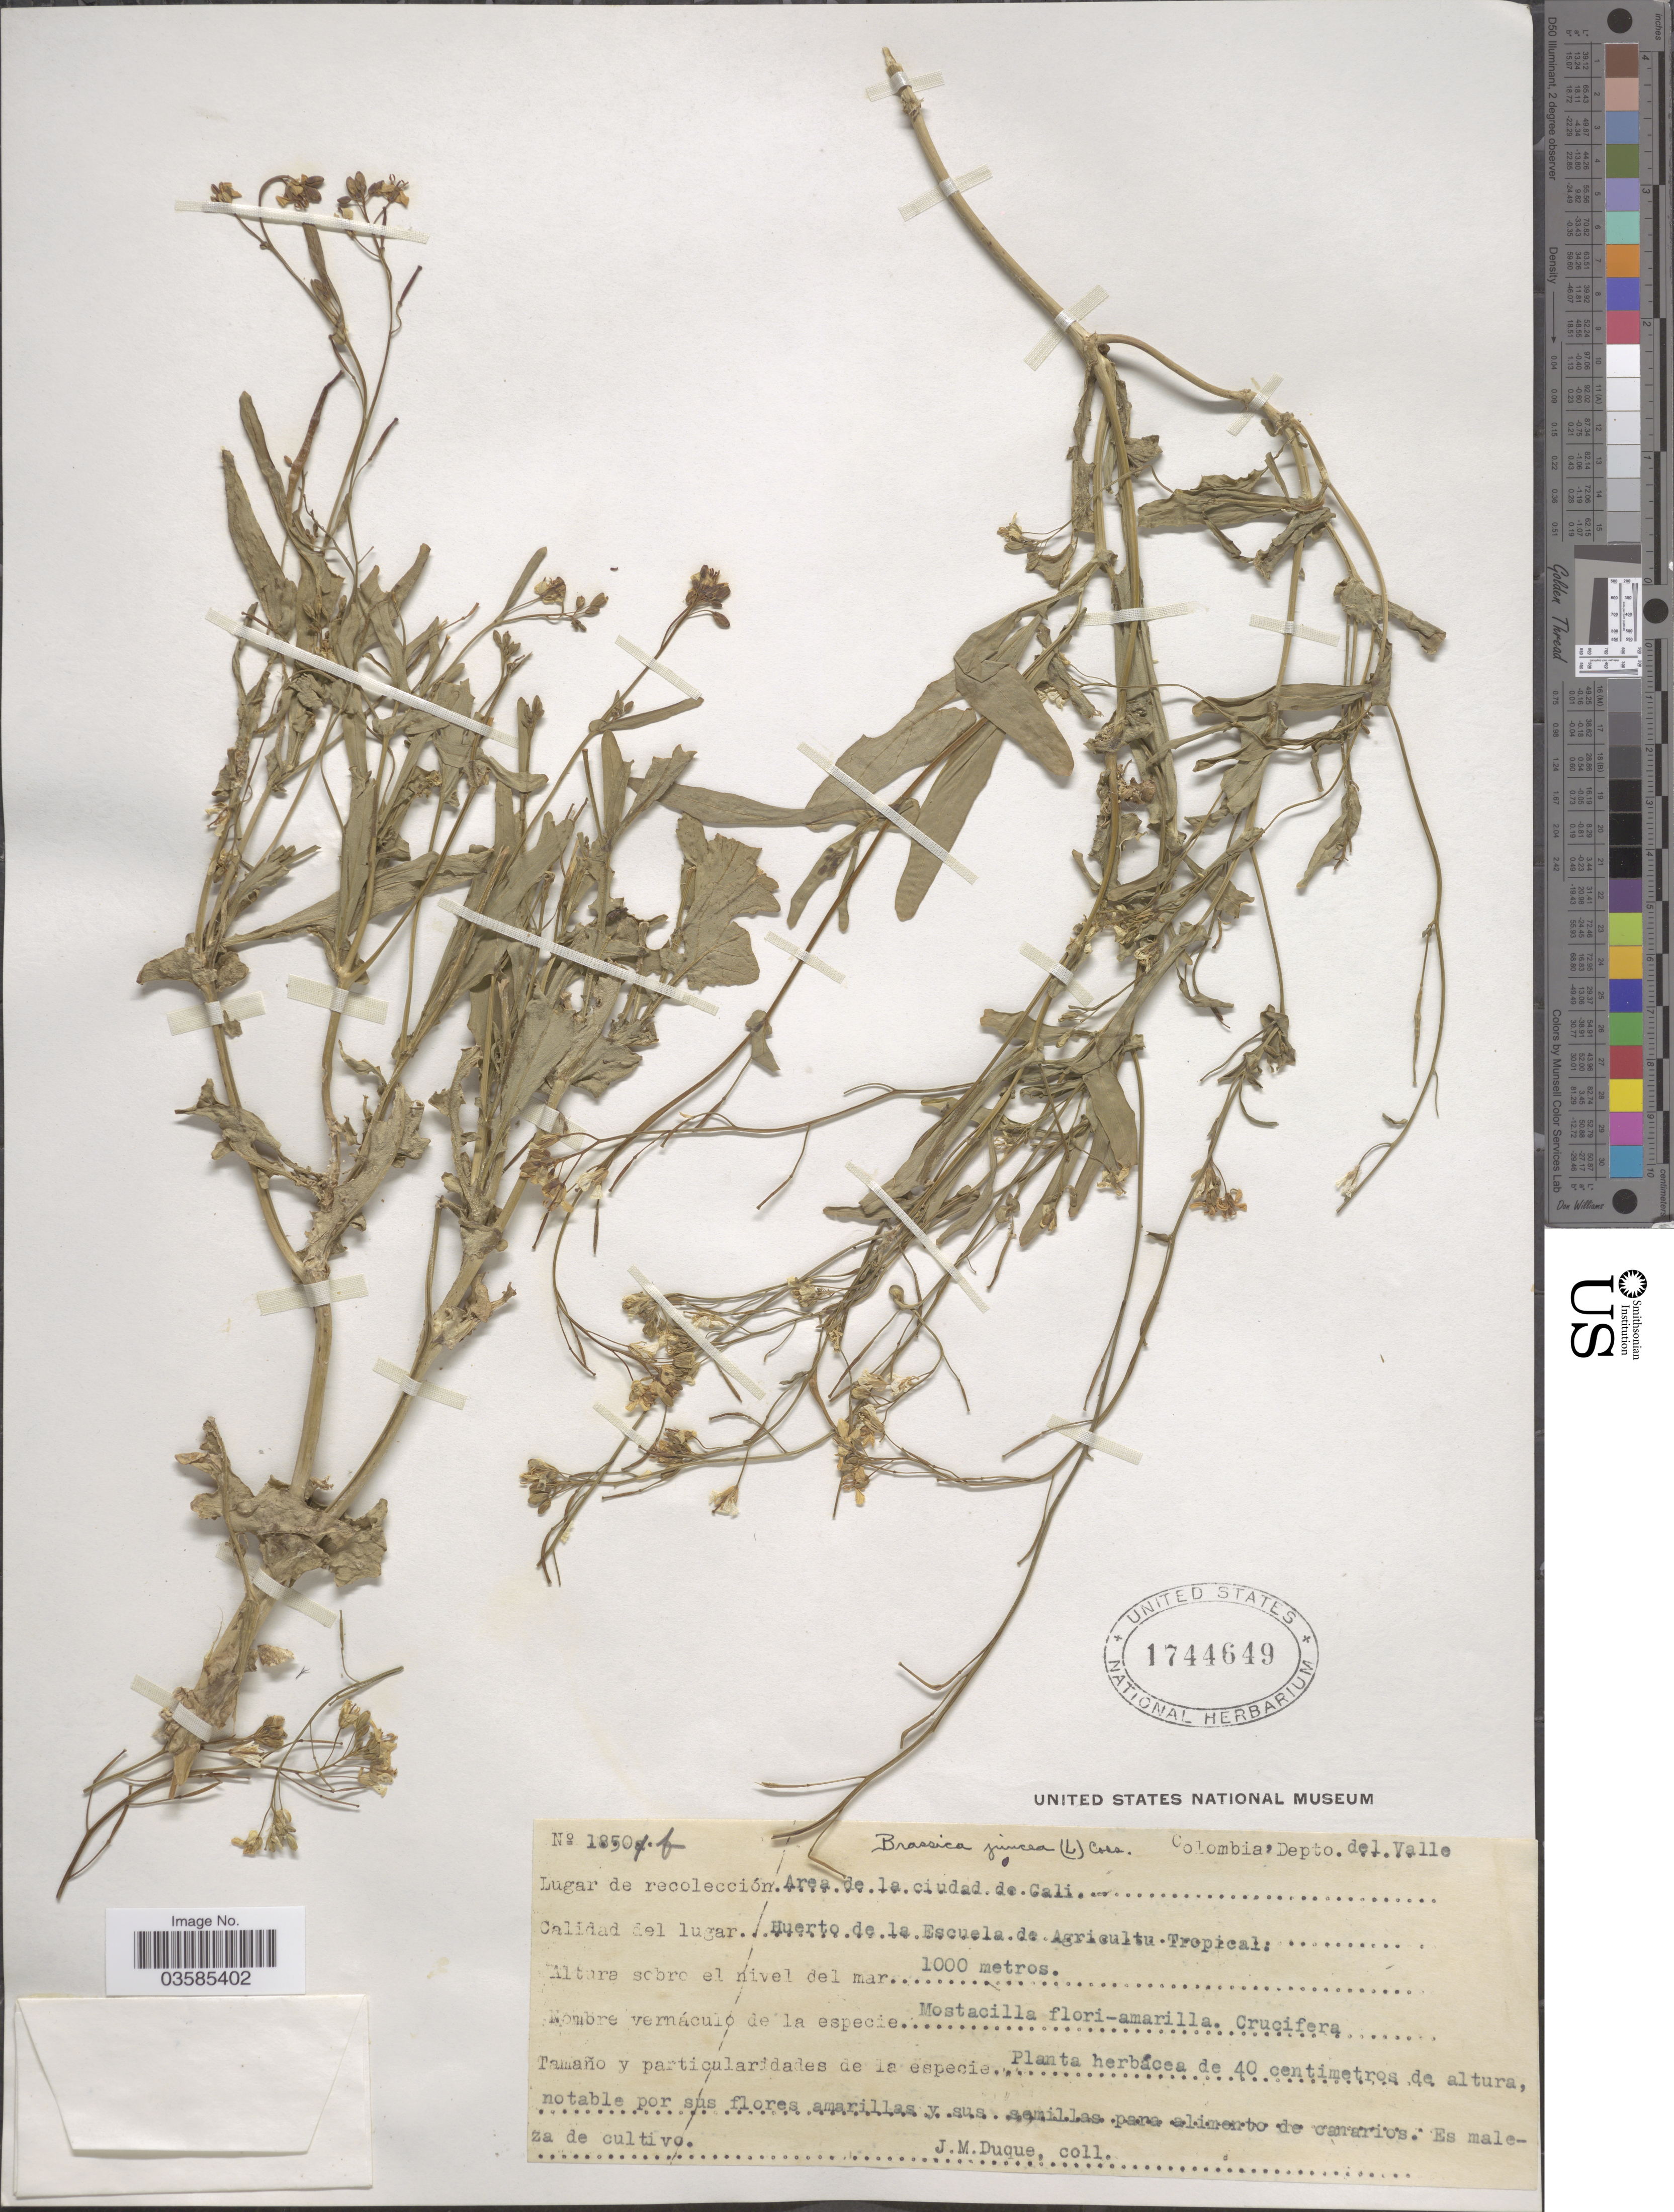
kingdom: Plantae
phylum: Tracheophyta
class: Magnoliopsida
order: Brassicales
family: Brassicaceae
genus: Brassica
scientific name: Brassica juncea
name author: (L.) Czern.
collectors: J. Duque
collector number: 1850f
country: Colombia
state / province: Valle del Cauca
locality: Depto. del Valle. Area de la ciudad de Cali. Huerto de la Escuela de Agricultu Tropical.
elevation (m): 1000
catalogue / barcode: US 1744649